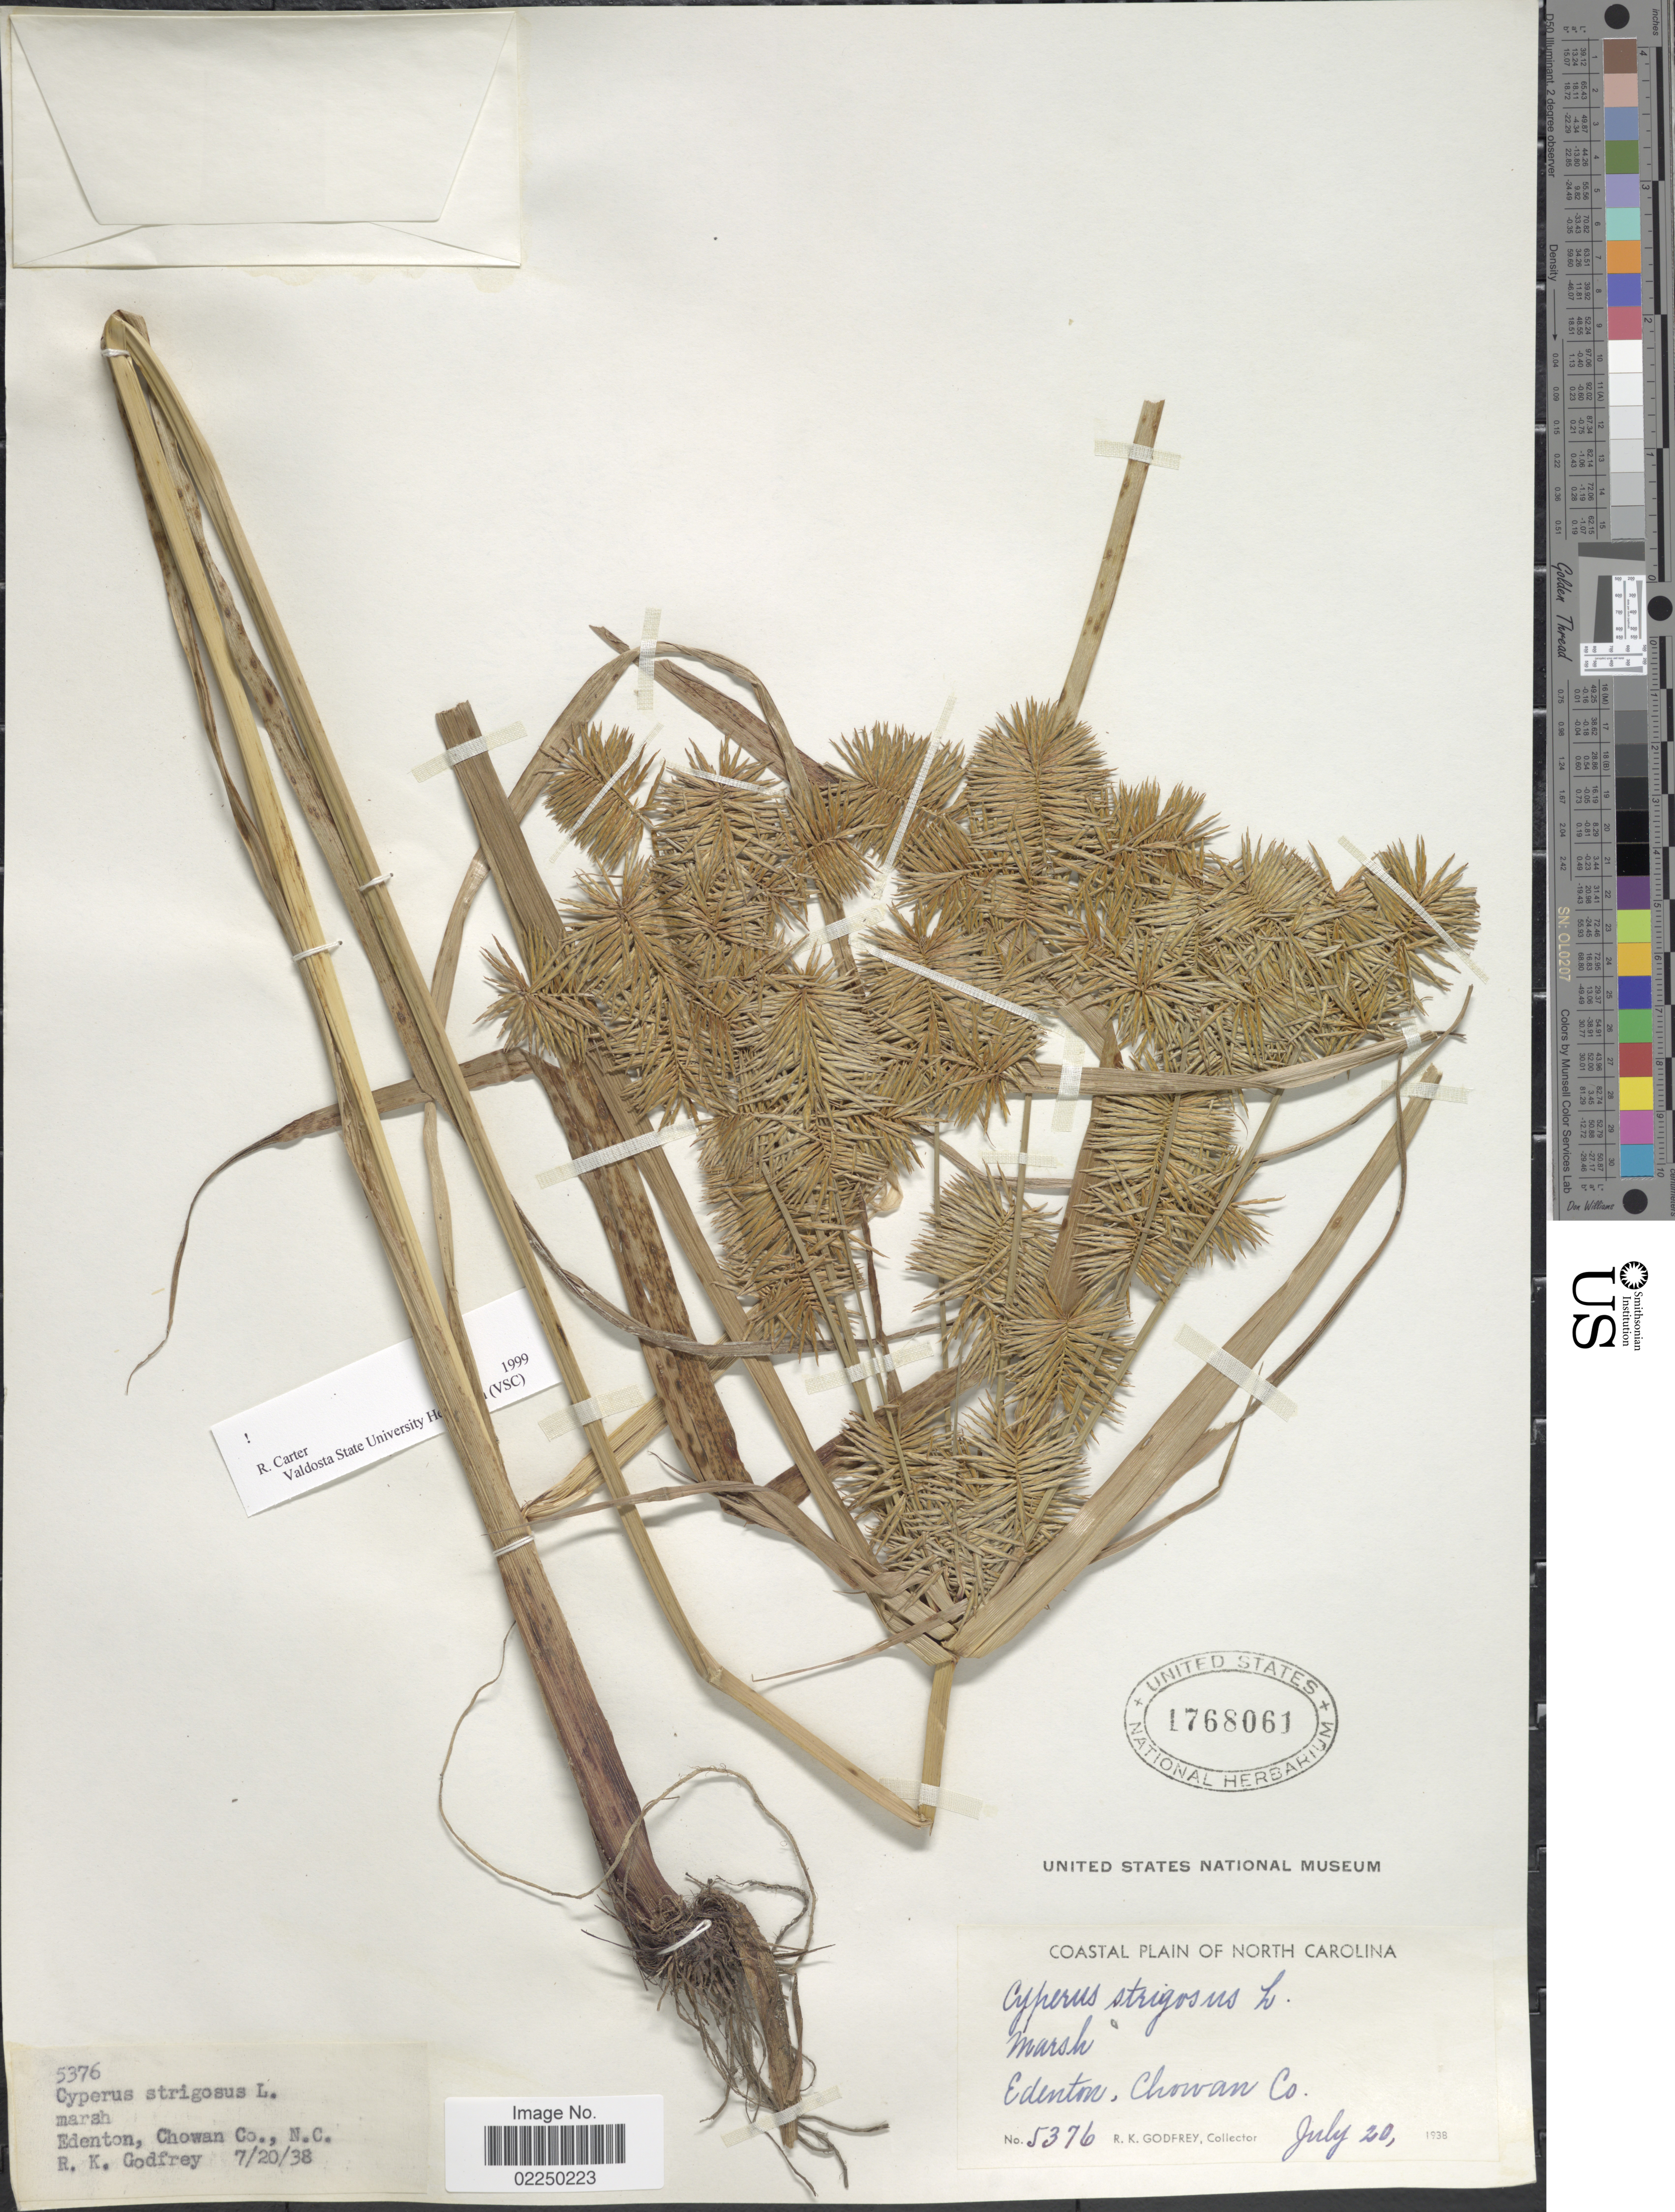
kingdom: Plantae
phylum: Tracheophyta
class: Liliopsida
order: Poales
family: Cyperaceae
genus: Cyperus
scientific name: Cyperus strigosus L.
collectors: R. K. Godfrey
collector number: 5376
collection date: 1938-07-20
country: United States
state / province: North Carolina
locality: Edeton, Chowan Co.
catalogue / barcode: US 1768061